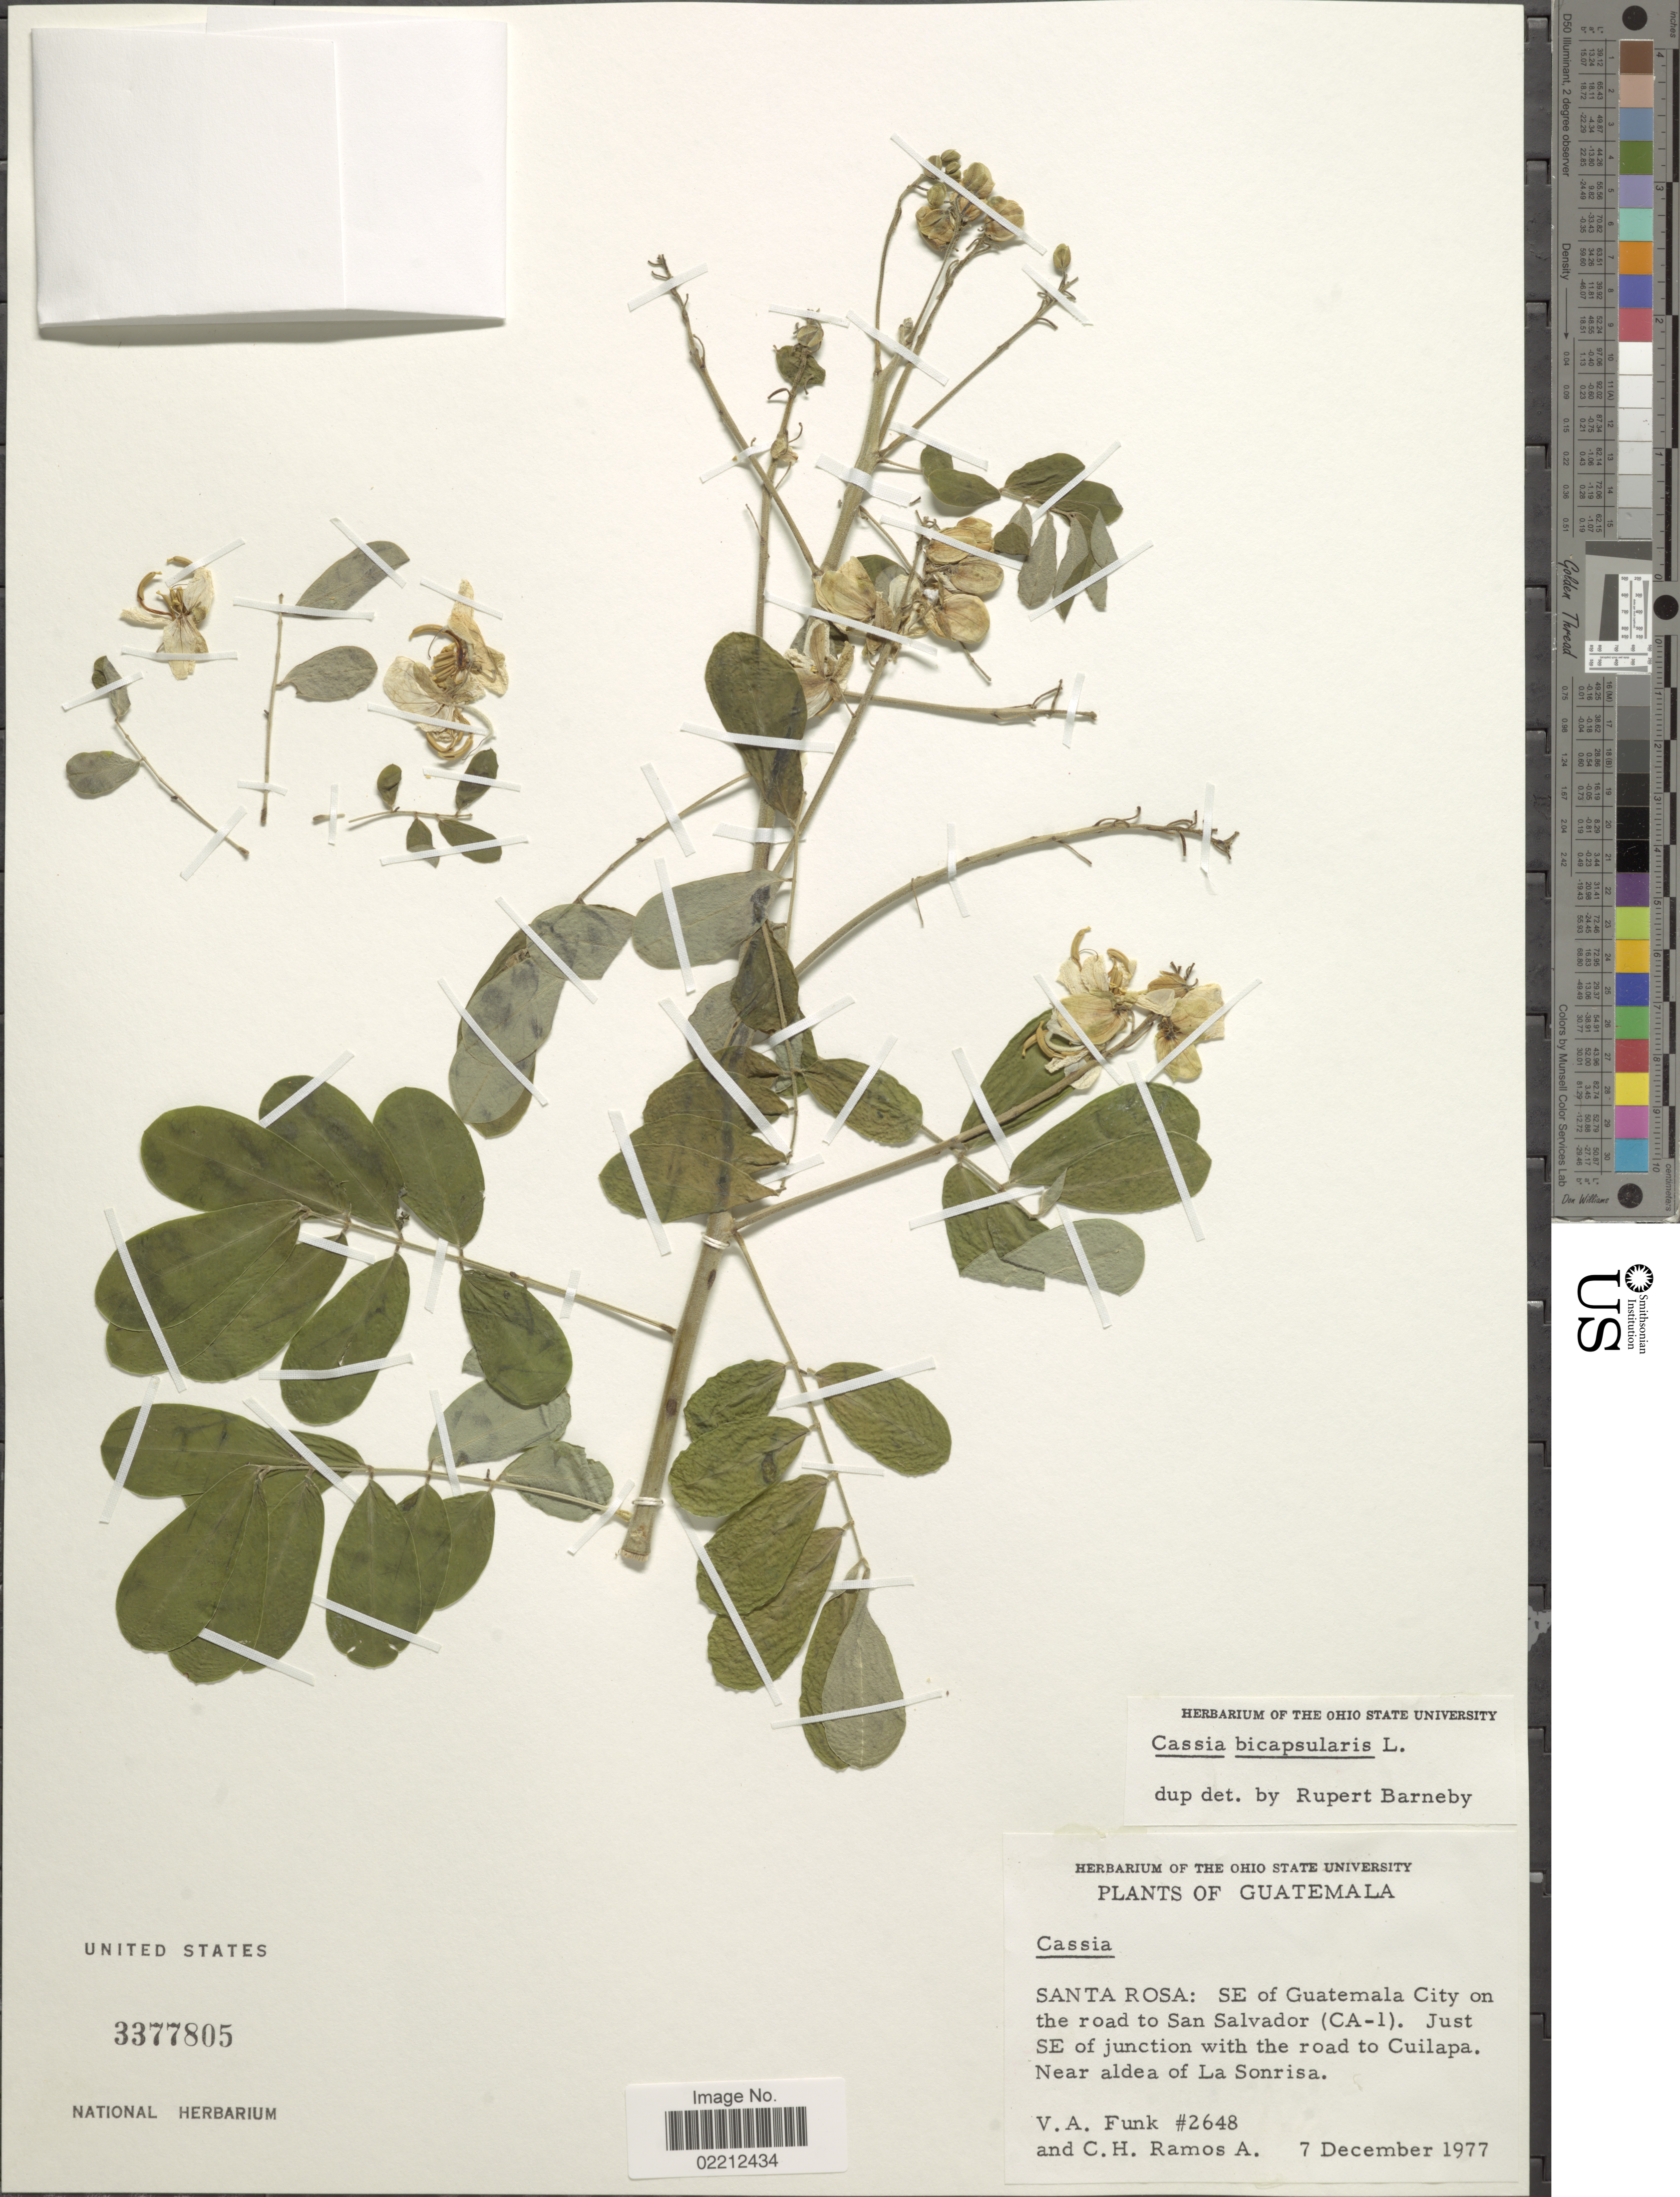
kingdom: Plantae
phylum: Tracheophyta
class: Magnoliopsida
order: Fabales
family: Fabaceae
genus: Senna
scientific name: Senna bicapsularis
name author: (L.) Roxb.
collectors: V. Funk & C. H. Ramos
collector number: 2648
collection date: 1977-12-07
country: Guatemala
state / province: Santa Rosa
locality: Santa Rosa:SE of Guatemala Cityon the road to San Salvador (CA-1). Just SE of junction with the road to Cuilapa. Near aldea of La Sonrisa.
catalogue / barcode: US 3377805